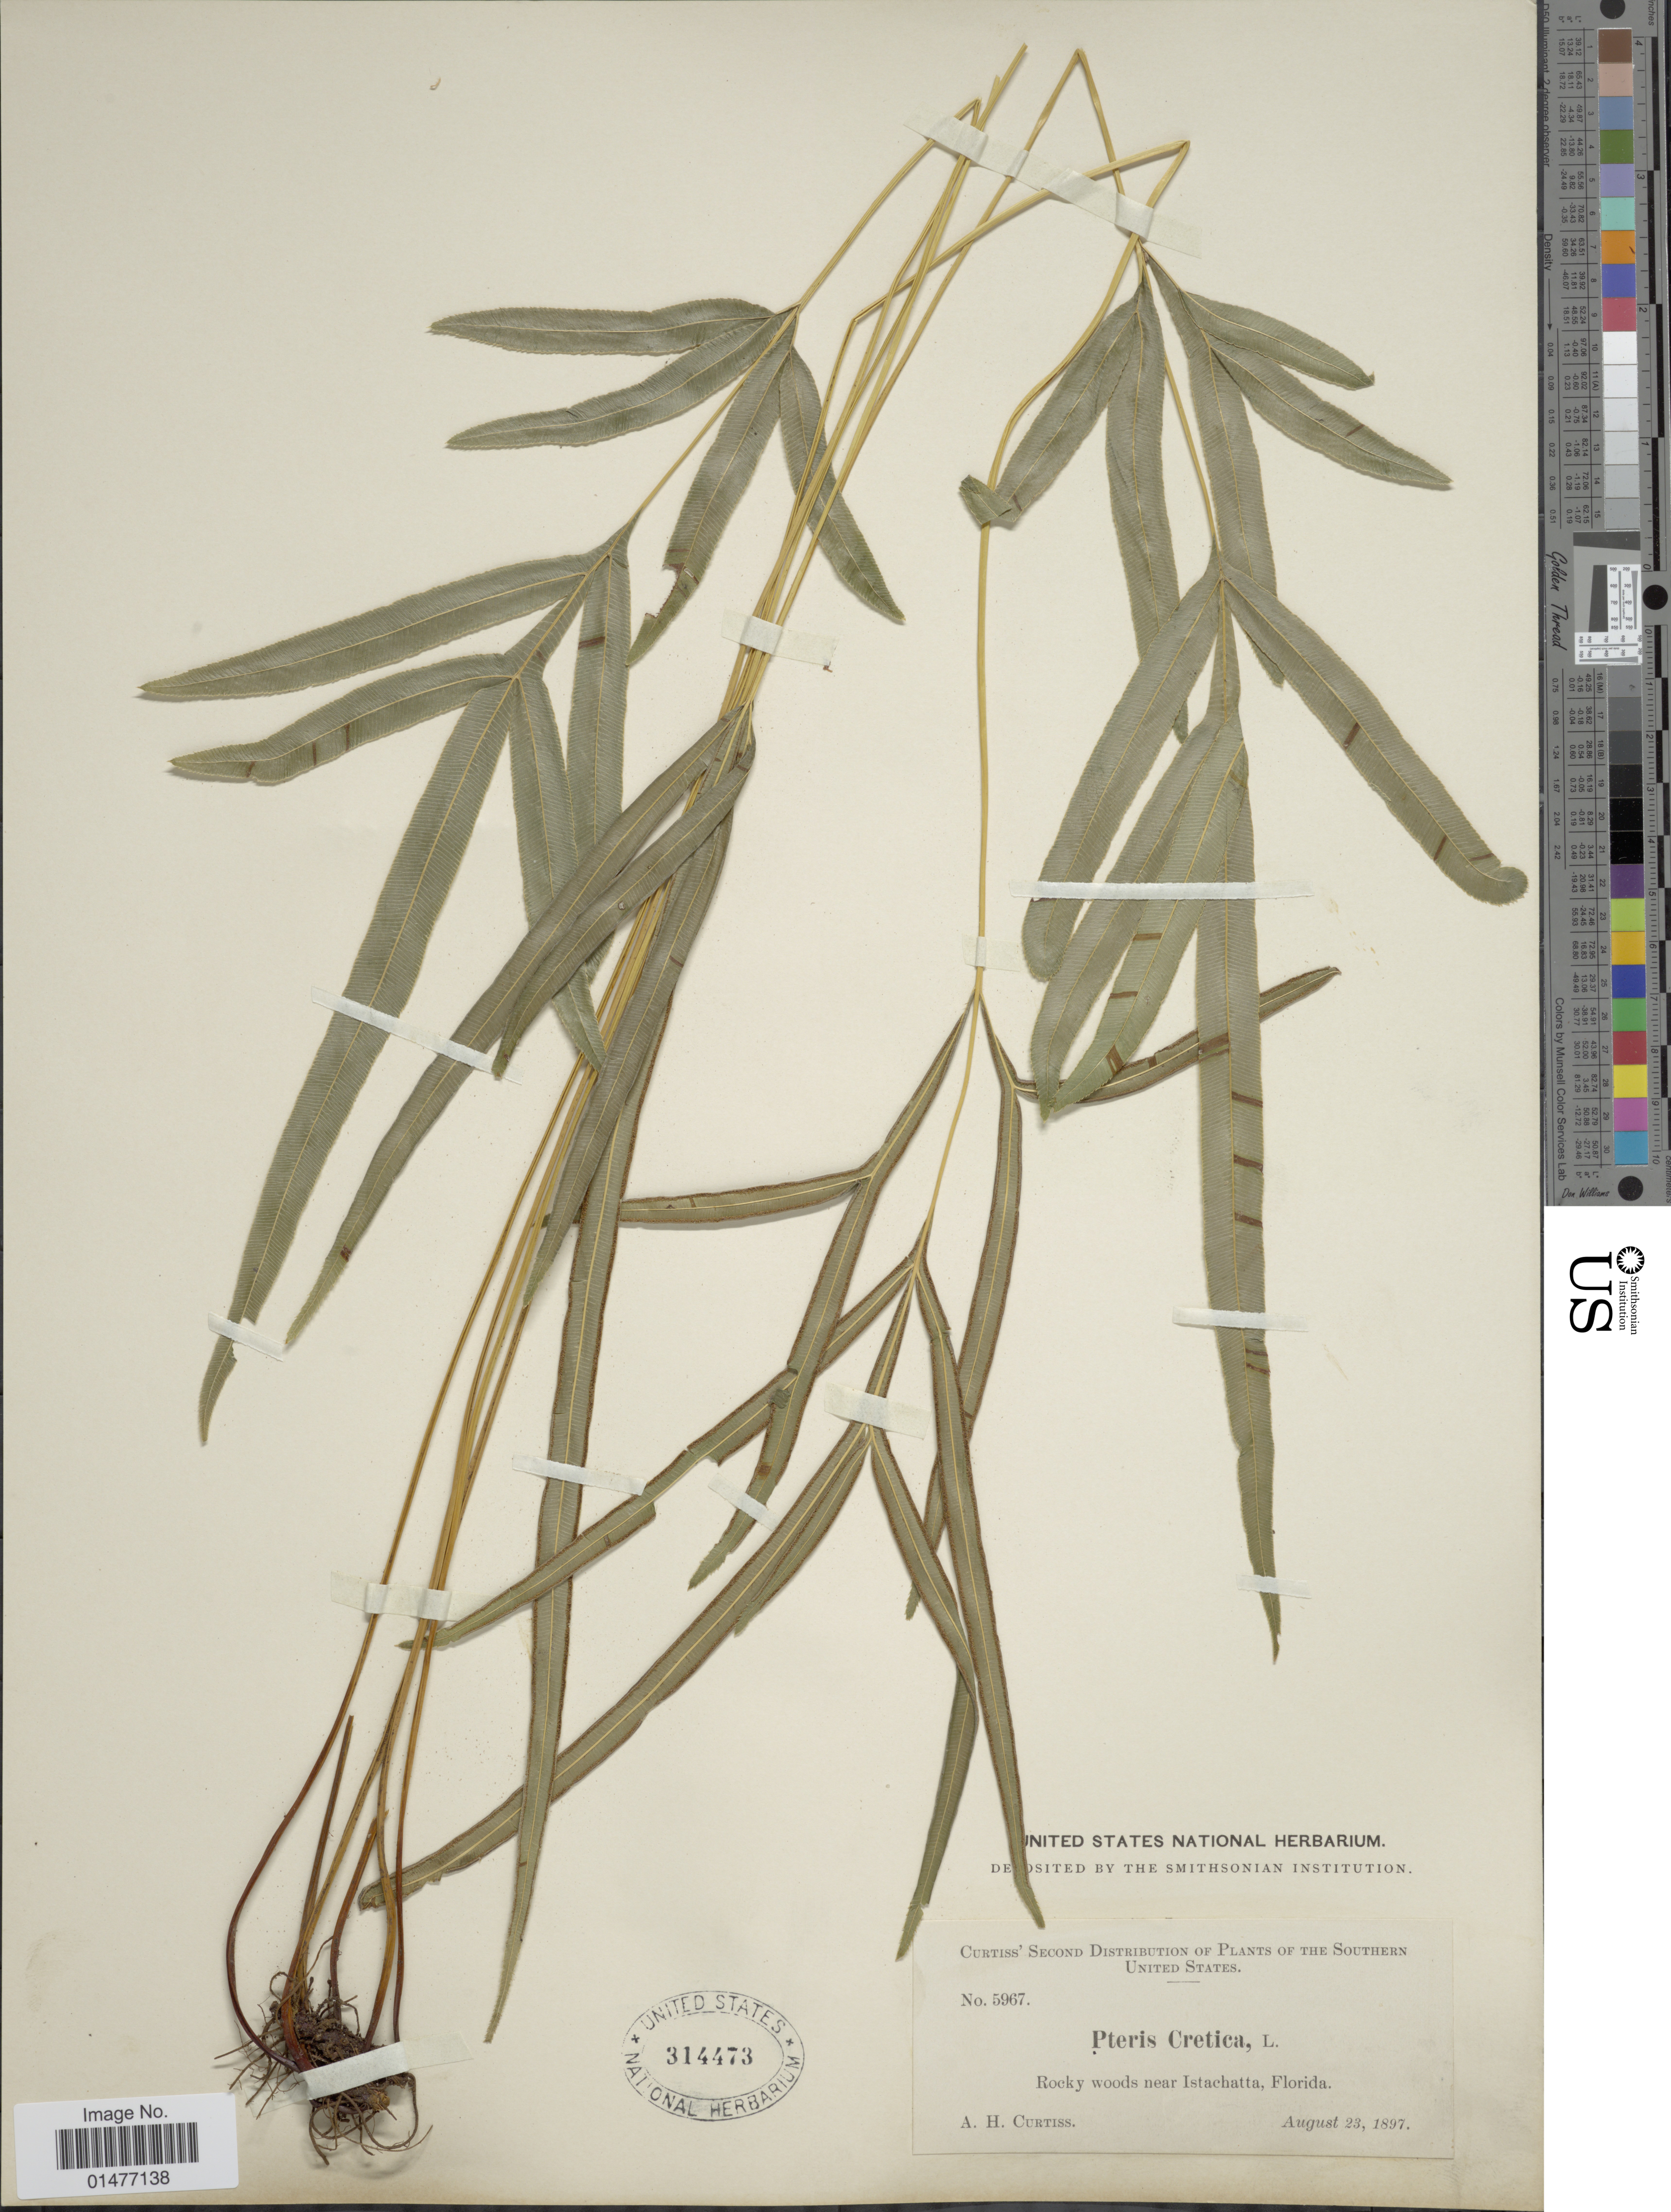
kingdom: Plantae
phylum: Tracheophyta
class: Polypodiopsida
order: Polypodiales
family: Pteridaceae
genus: Pteris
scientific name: Pteris cretica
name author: L.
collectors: A. H. Curtiss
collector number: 5967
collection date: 1897-08-23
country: United States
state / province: Florida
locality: Rocky woods near Istachatta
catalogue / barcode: US 314473